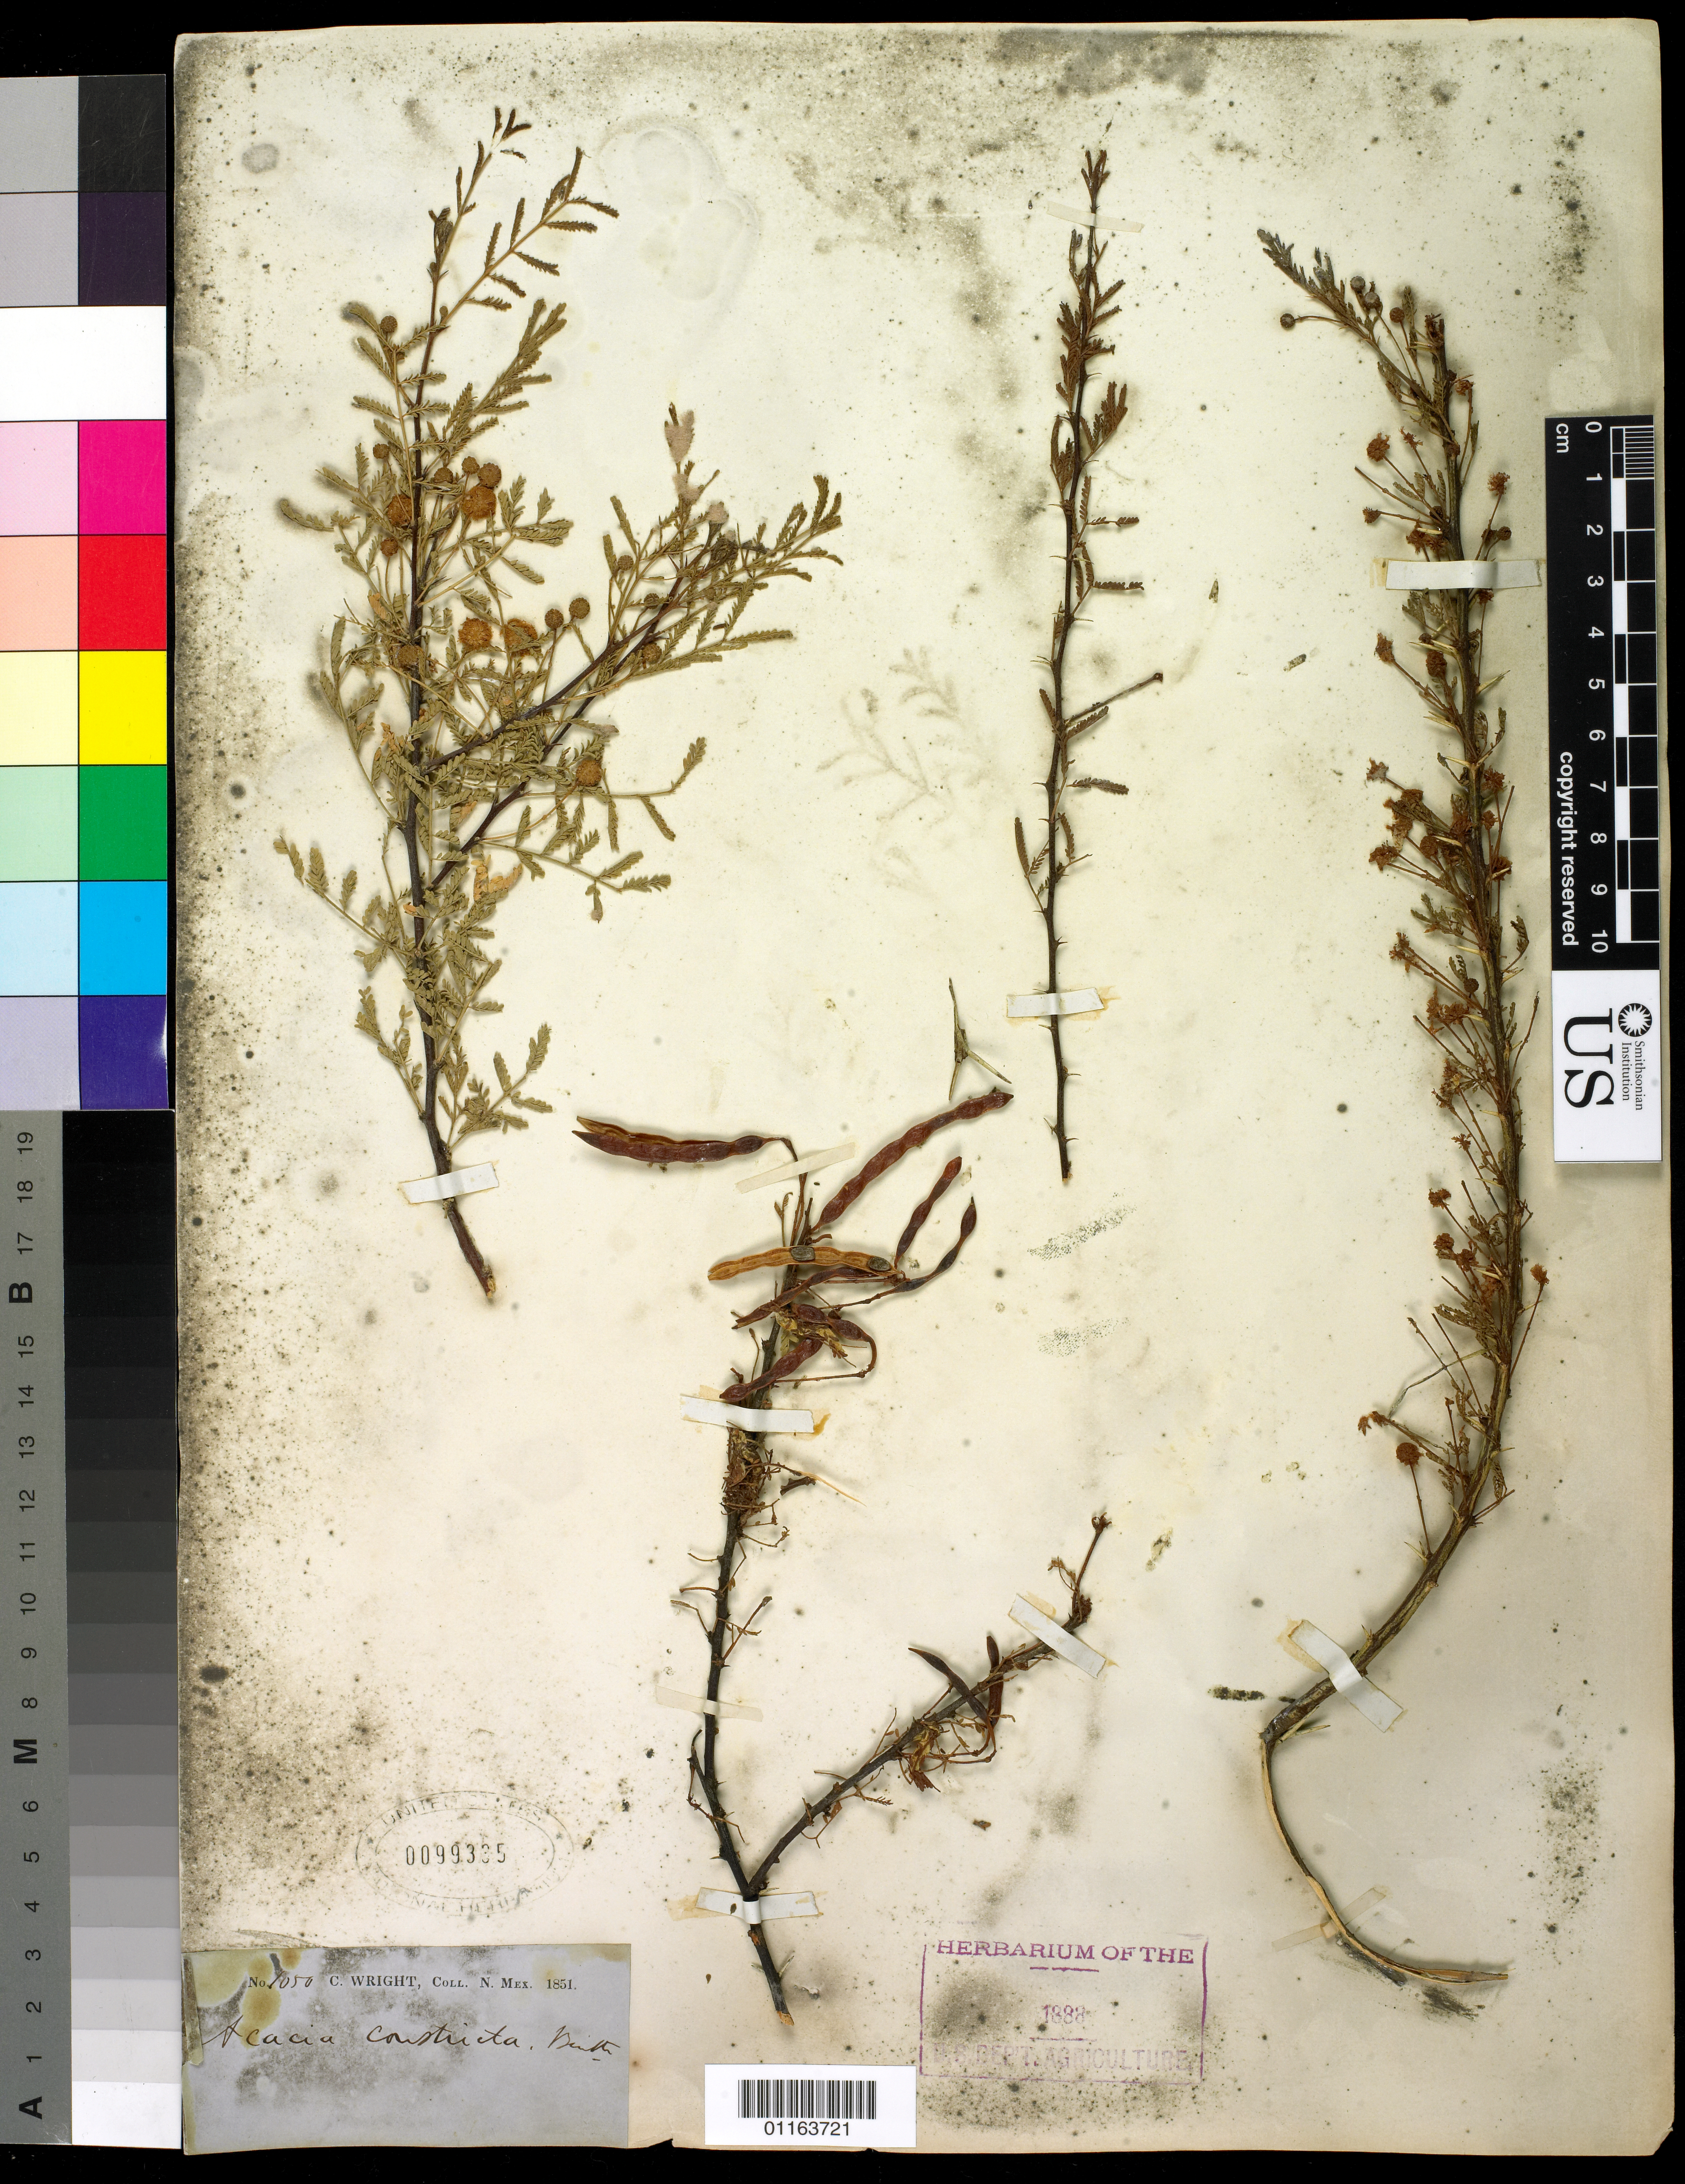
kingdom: Plantae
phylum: Tracheophyta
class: Magnoliopsida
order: Fabales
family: Fabaceae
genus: Vachellia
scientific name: Vachellia constricta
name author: (Benth.) Seigler & Ebinger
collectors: C. Wright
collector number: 1050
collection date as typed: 1851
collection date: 1851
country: United States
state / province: New Mexico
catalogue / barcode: US 99335